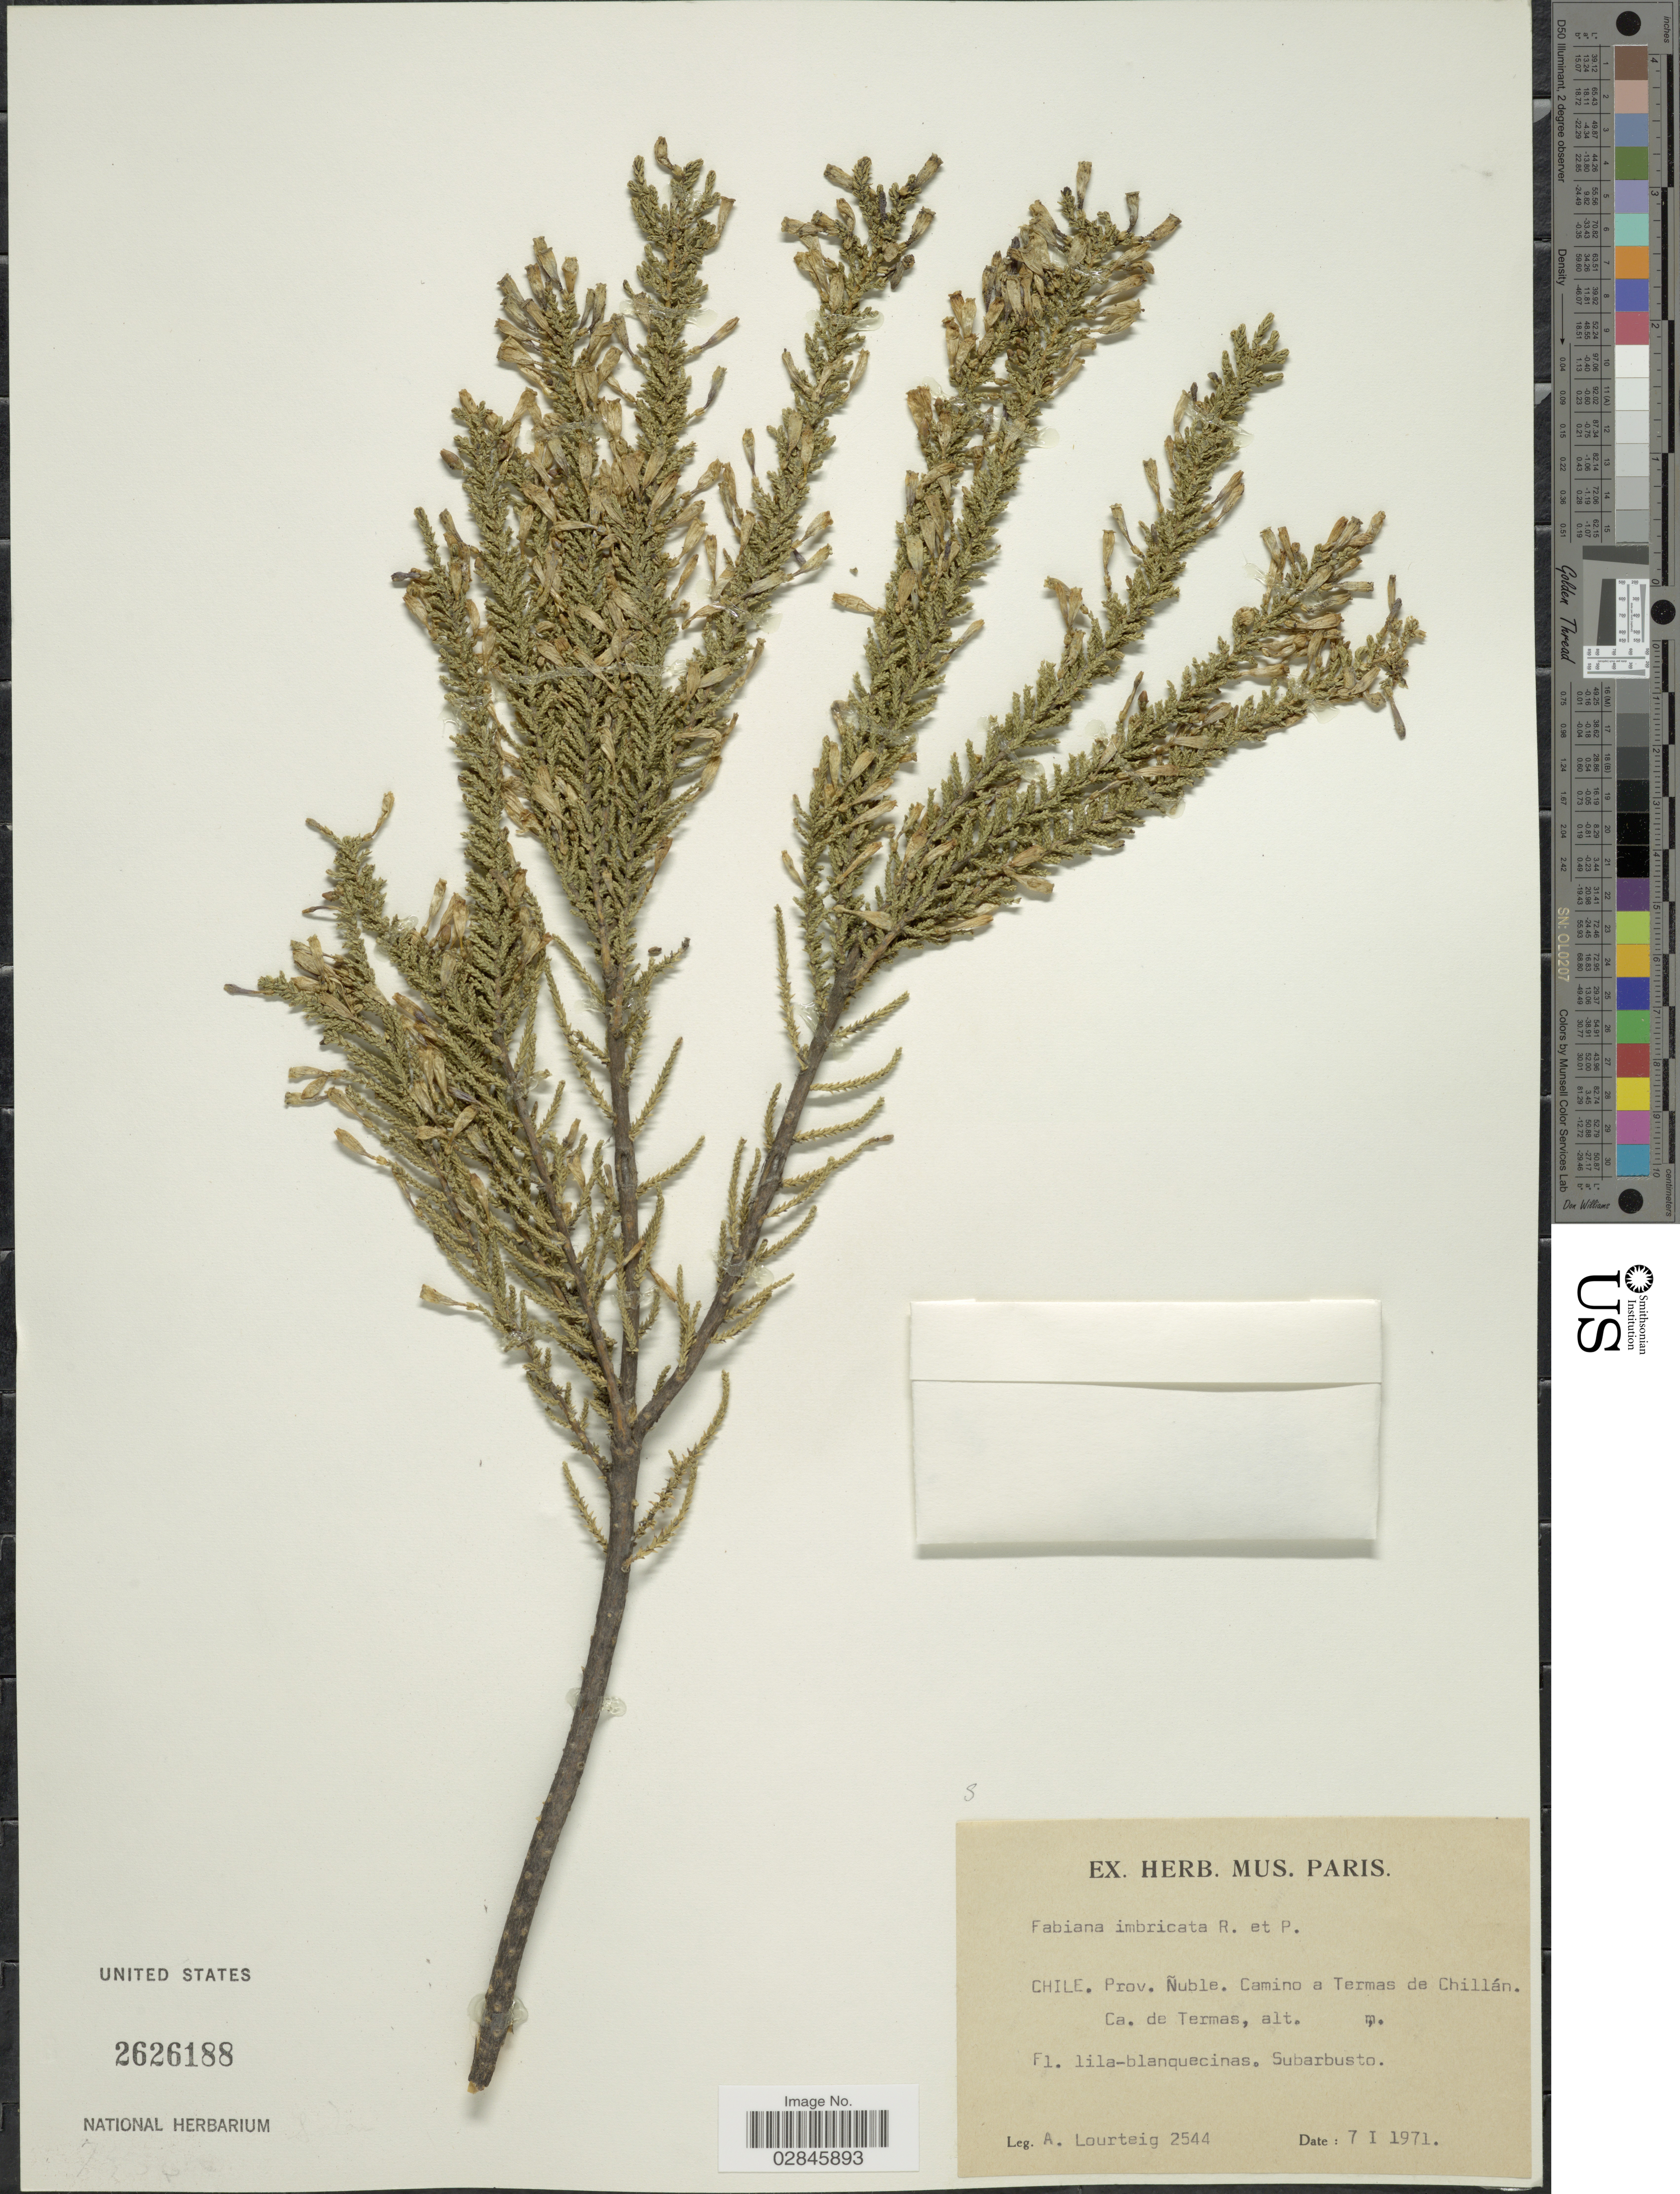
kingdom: Plantae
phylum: Tracheophyta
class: Magnoliopsida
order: Solanales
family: Solanaceae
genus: Fabiana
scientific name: Fabiana imbricata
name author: Ruiz & Pav.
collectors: A. Lourteig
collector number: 2544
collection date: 1971-01-07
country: Chile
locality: Prov. Ñuble. Camino a Termas de Chillán. Ca. de Termas.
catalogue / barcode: US 2626188